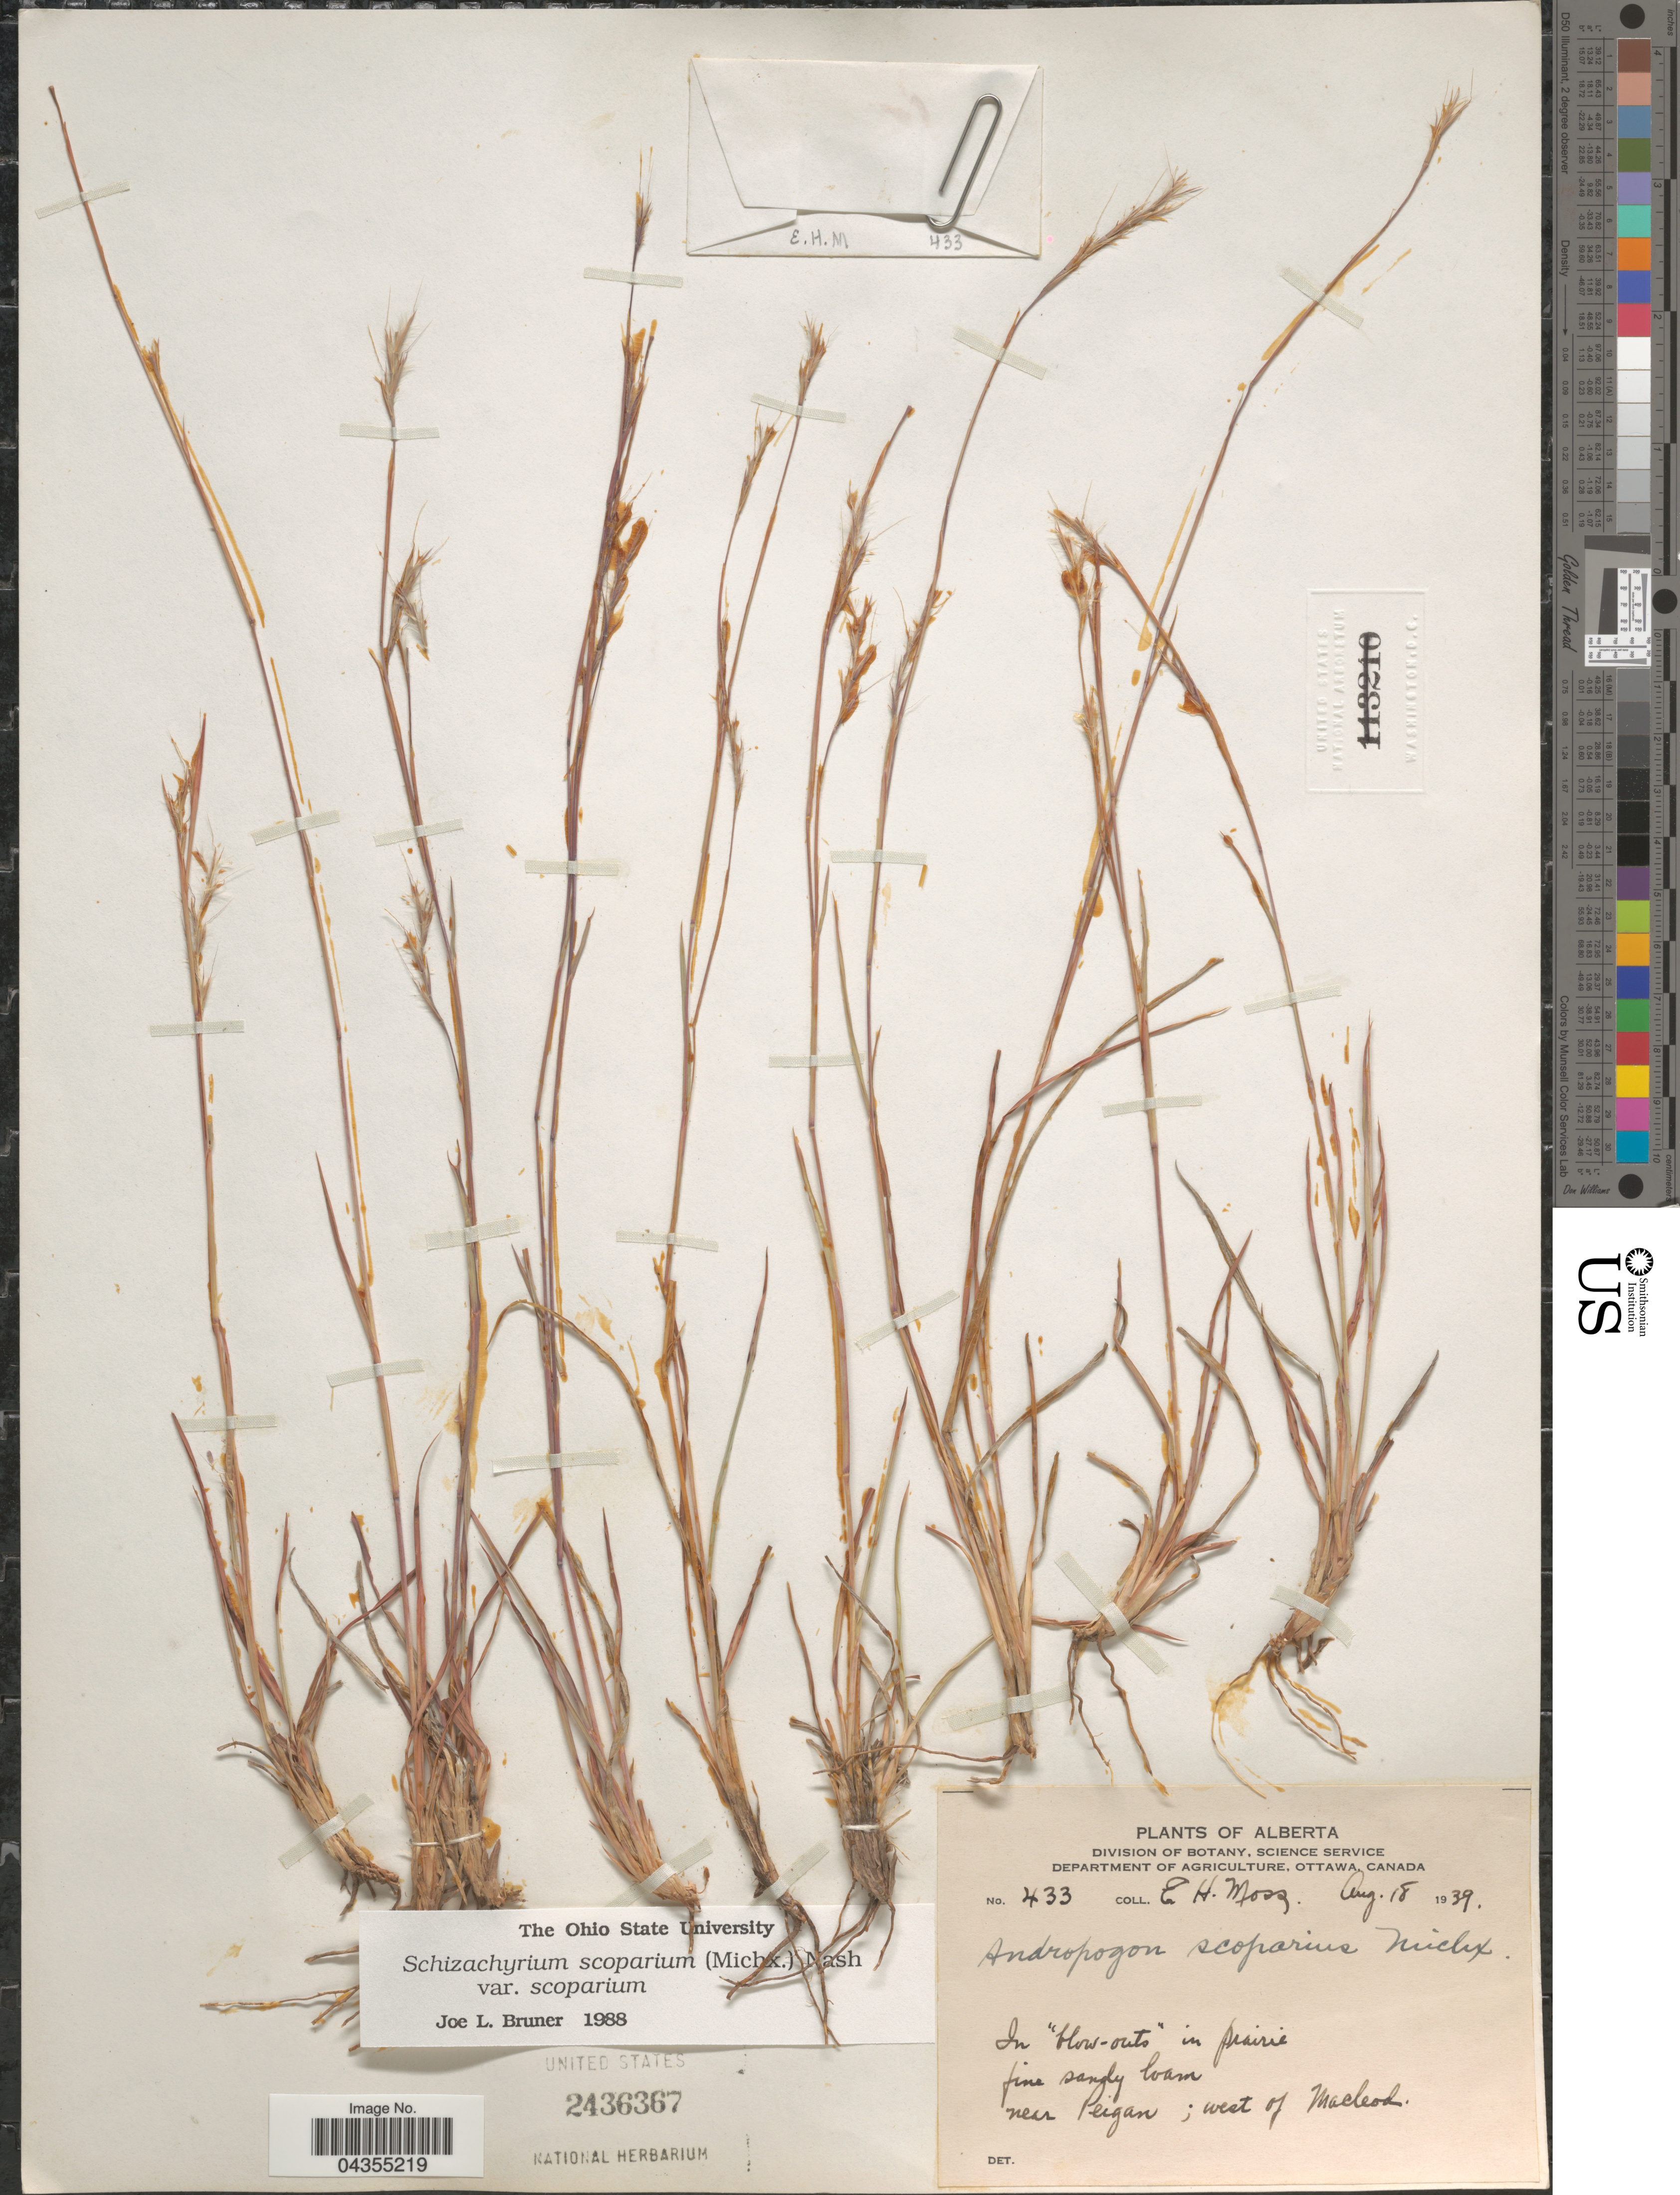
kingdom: Plantae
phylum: Tracheophyta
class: Liliopsida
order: Poales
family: Poaceae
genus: Schizachyrium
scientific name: Schizachyrium scoparium var. scoparium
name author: (Michx.) Nash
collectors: E. Moss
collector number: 433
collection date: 1939-08-18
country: Canada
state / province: Alberta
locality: In "How-outs" in prairie. Fine sandy loam near Peigan; west of Macleod.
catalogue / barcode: US 2436367